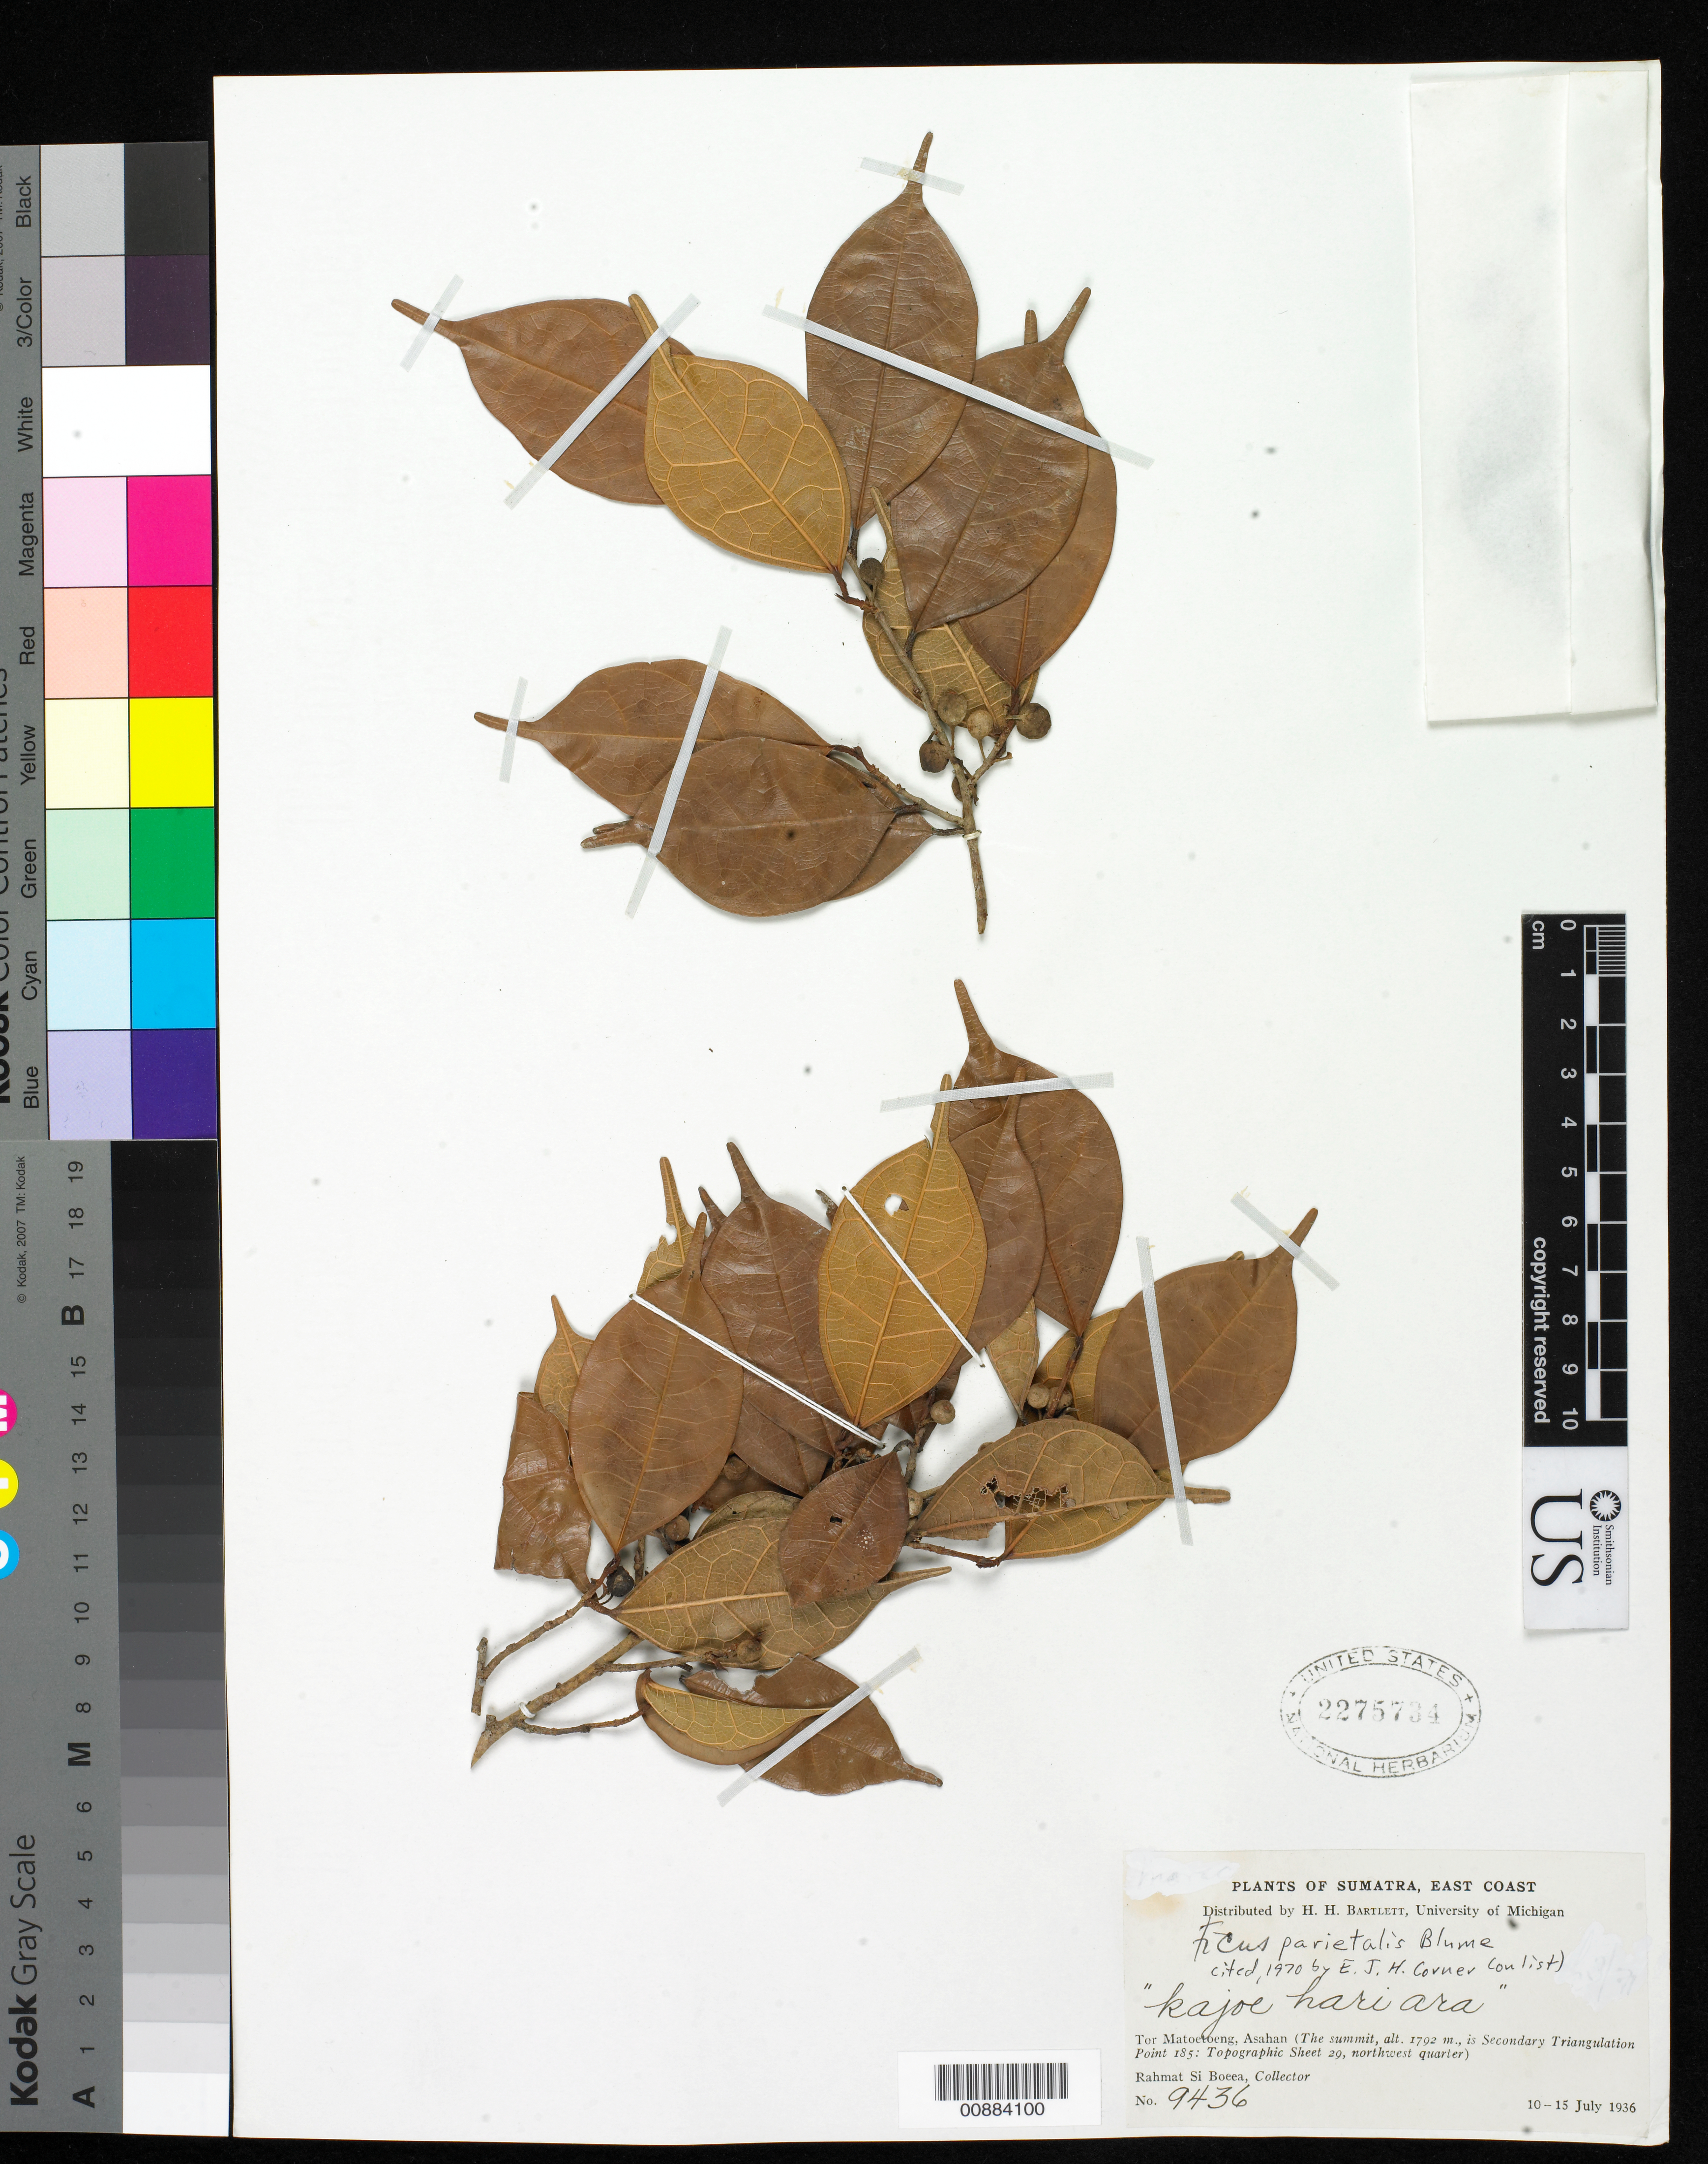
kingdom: Plantae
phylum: Tracheophyta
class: Magnoliopsida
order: Rosales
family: Moraceae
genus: Ficus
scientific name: Ficus parietalis var. hirsutissima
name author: Merr.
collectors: Rahmat Si Boeea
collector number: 9436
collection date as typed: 10 Jul 1936 to 15 Jul 1936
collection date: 1936-07-10/1936-07-15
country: Indonesia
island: Sumatra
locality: E coast, Tor Matoetoeng, Asahan (summit, secondary triangulation point 185, Topographic Sheet 29, NW quarter)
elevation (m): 1792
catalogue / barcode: US 2275734